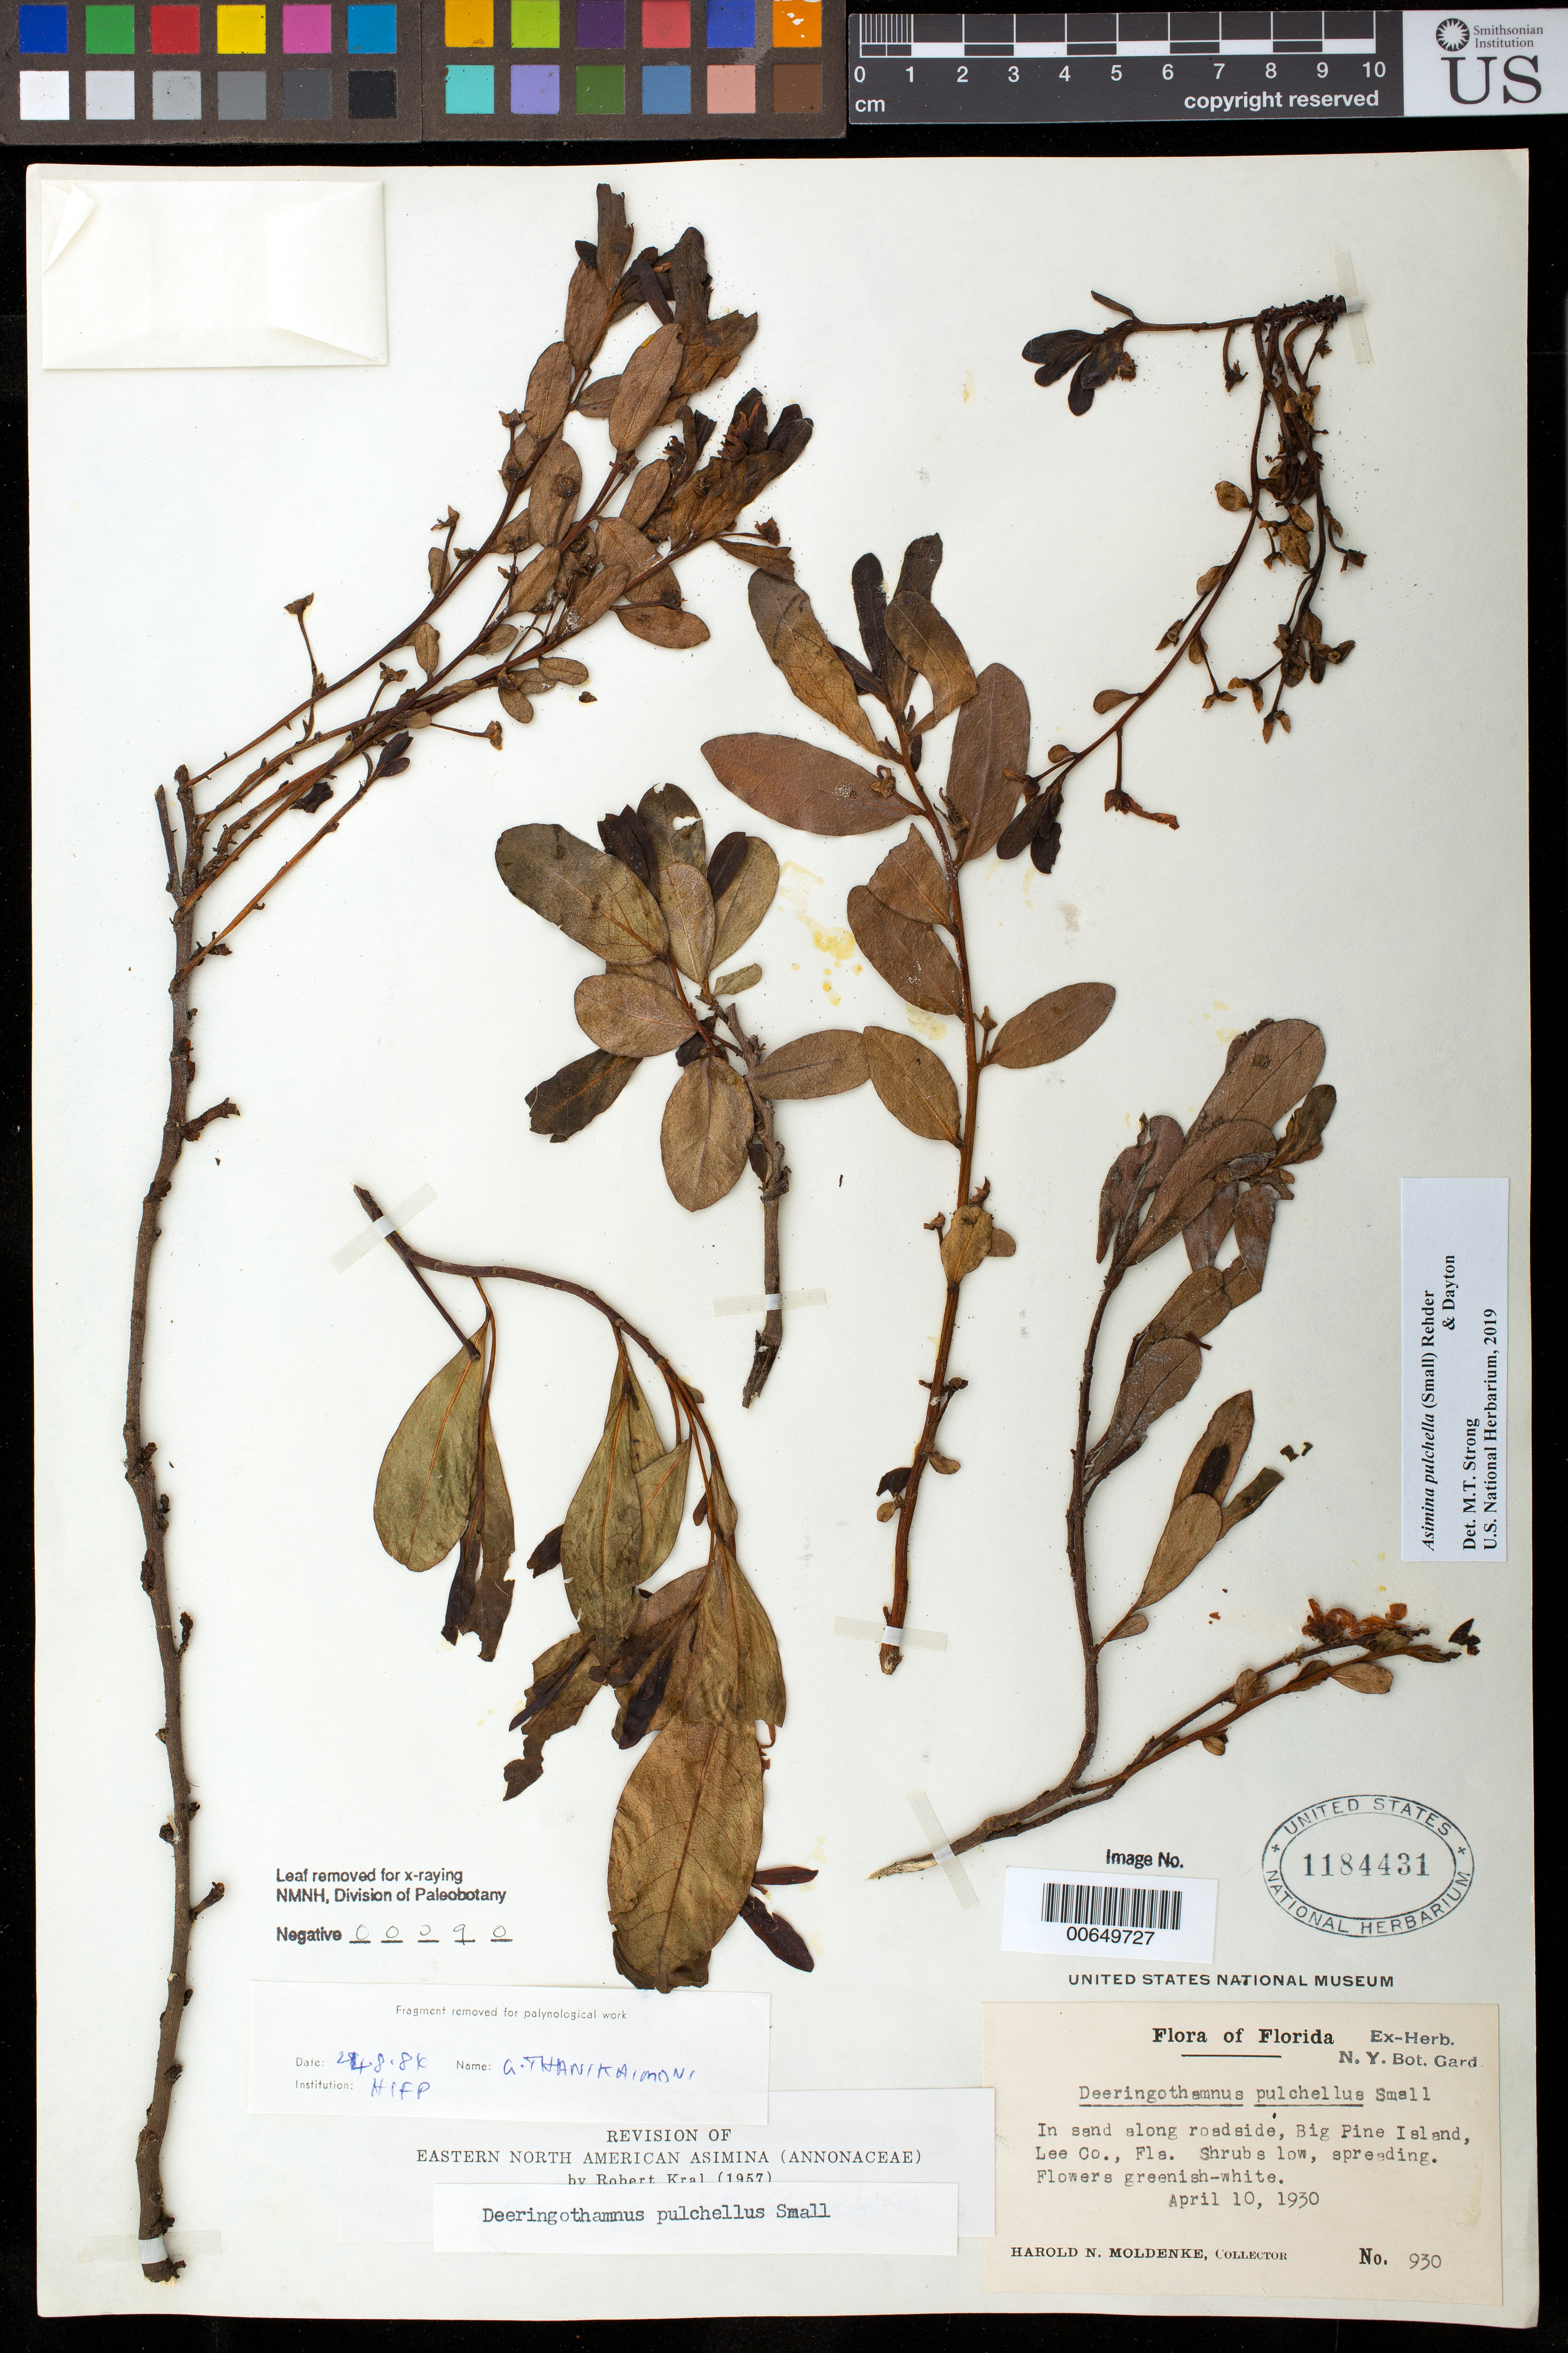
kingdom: Plantae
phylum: Tracheophyta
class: Magnoliopsida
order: Magnoliales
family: Annonaceae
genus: Asimina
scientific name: Asimina pulchella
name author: (Small) Rehder & Dayton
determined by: Strong, Mark T., (BOT), Smithsonian Institution - National Museum of Natural History (UNITED STATES)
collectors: H. N. Moldenke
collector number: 930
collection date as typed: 10 Apr 1930 or 04 Oct 1930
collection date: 1930-04-10 or 1930-10-04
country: United States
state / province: Florida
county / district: Lee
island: Big Pine Island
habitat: In sand along roadside.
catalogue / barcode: US 1184431